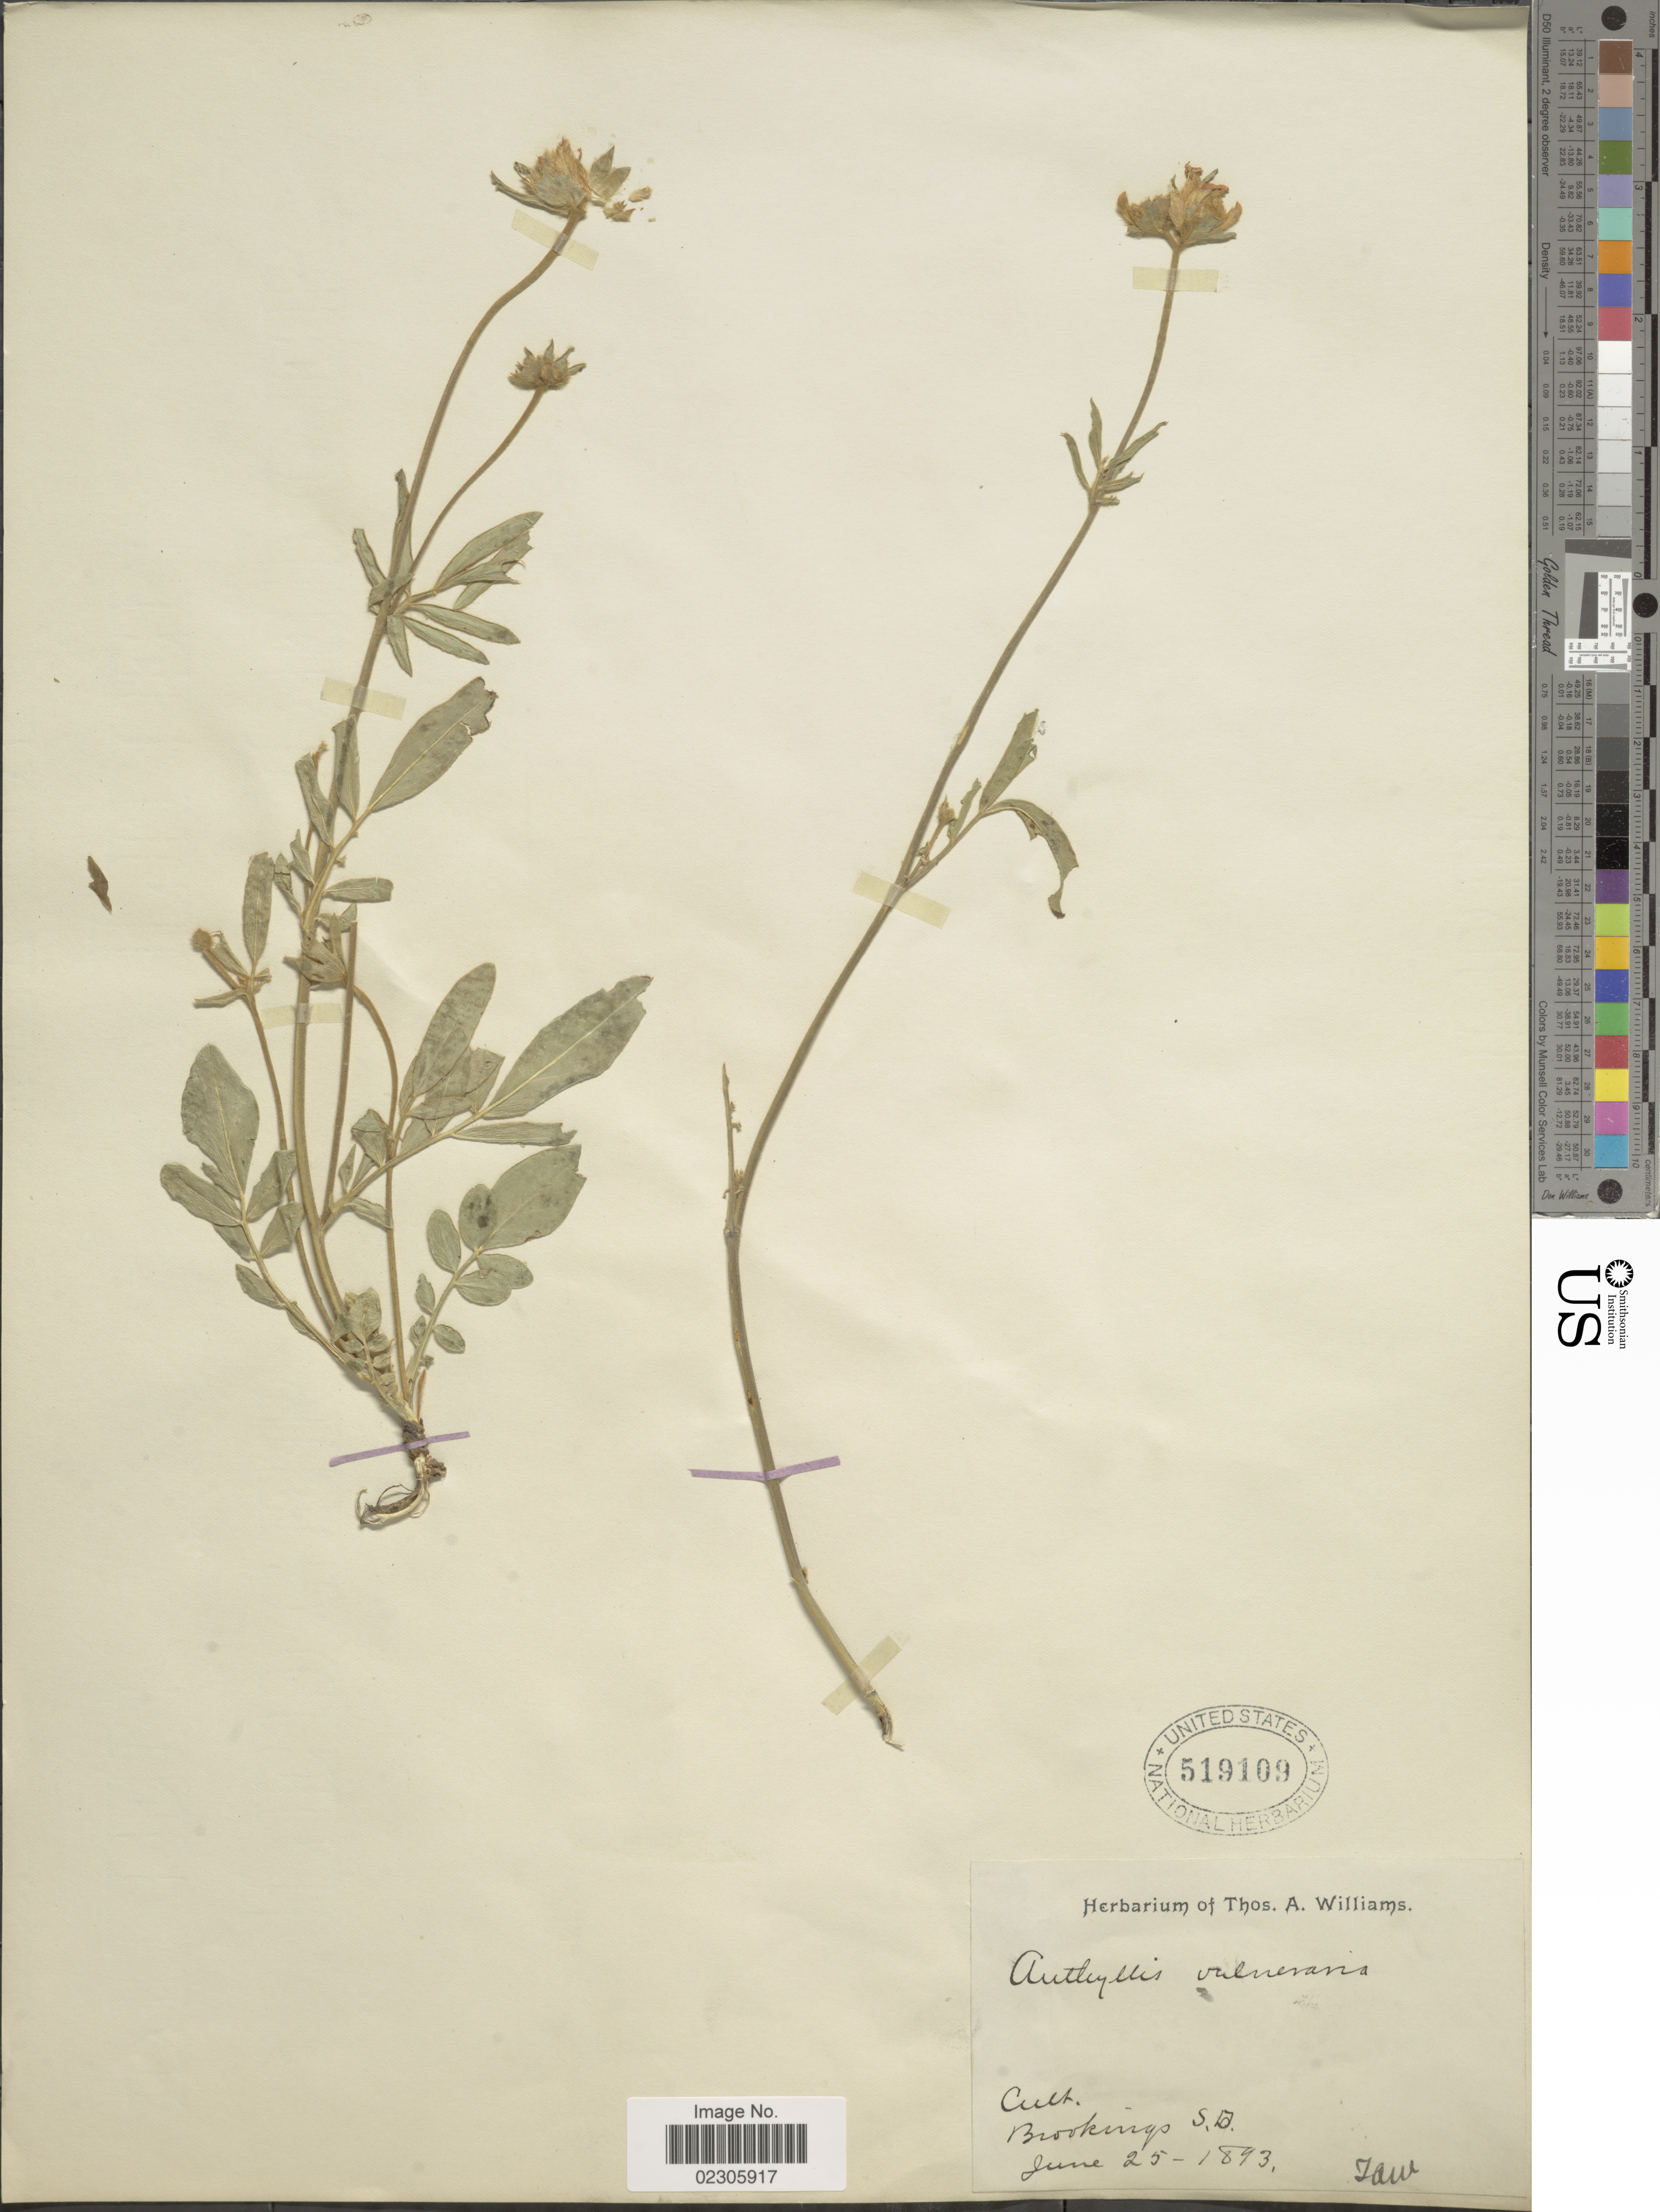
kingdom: Plantae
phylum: Tracheophyta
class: Magnoliopsida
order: Fabales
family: Fabaceae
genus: Anthyllis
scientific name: Anthyllis vulneraria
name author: L.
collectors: T. A. Williams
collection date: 1893-06-25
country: United States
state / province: South Dakota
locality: Brookings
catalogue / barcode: US 519109